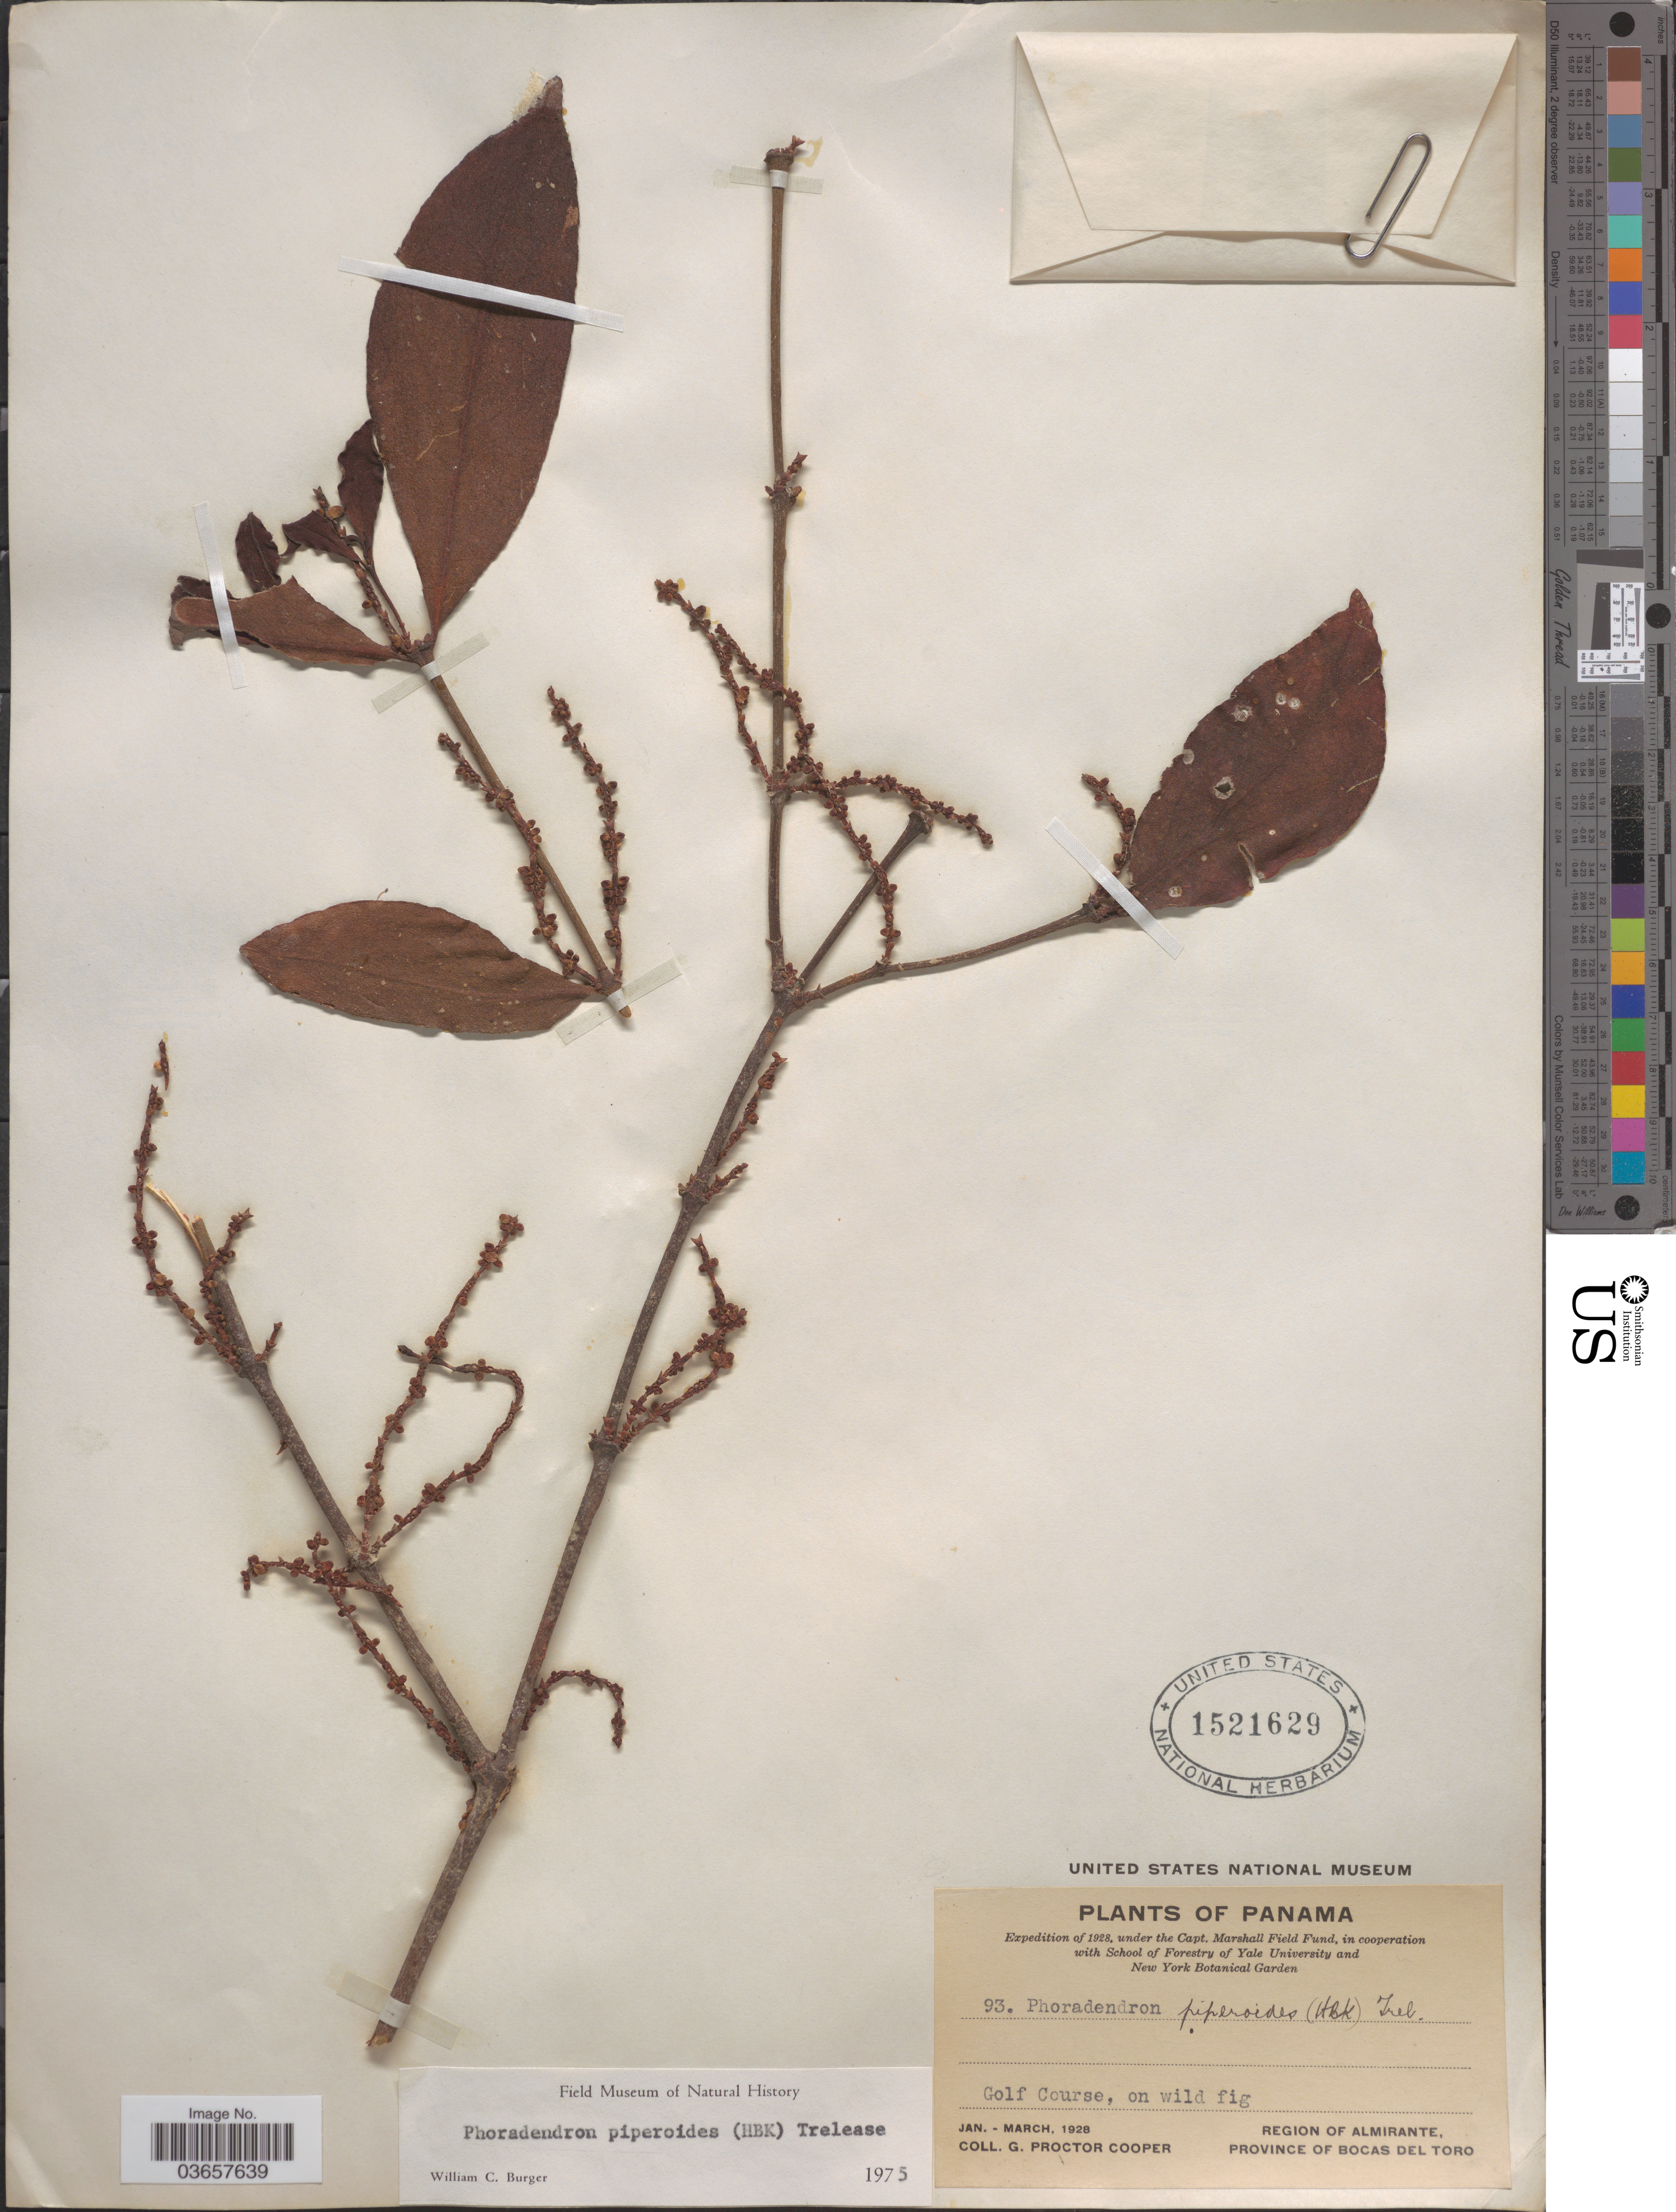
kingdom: Plantae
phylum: Tracheophyta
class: Magnoliopsida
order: Santalales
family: Viscaceae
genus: Phoradendron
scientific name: Phoradendron piperoides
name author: (Kunth) Trel.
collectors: G. Cooper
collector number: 93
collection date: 1928-01/1928-03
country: Panama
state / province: Bocas del Toro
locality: Golf Course. Region of Almirante.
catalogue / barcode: US 1521629